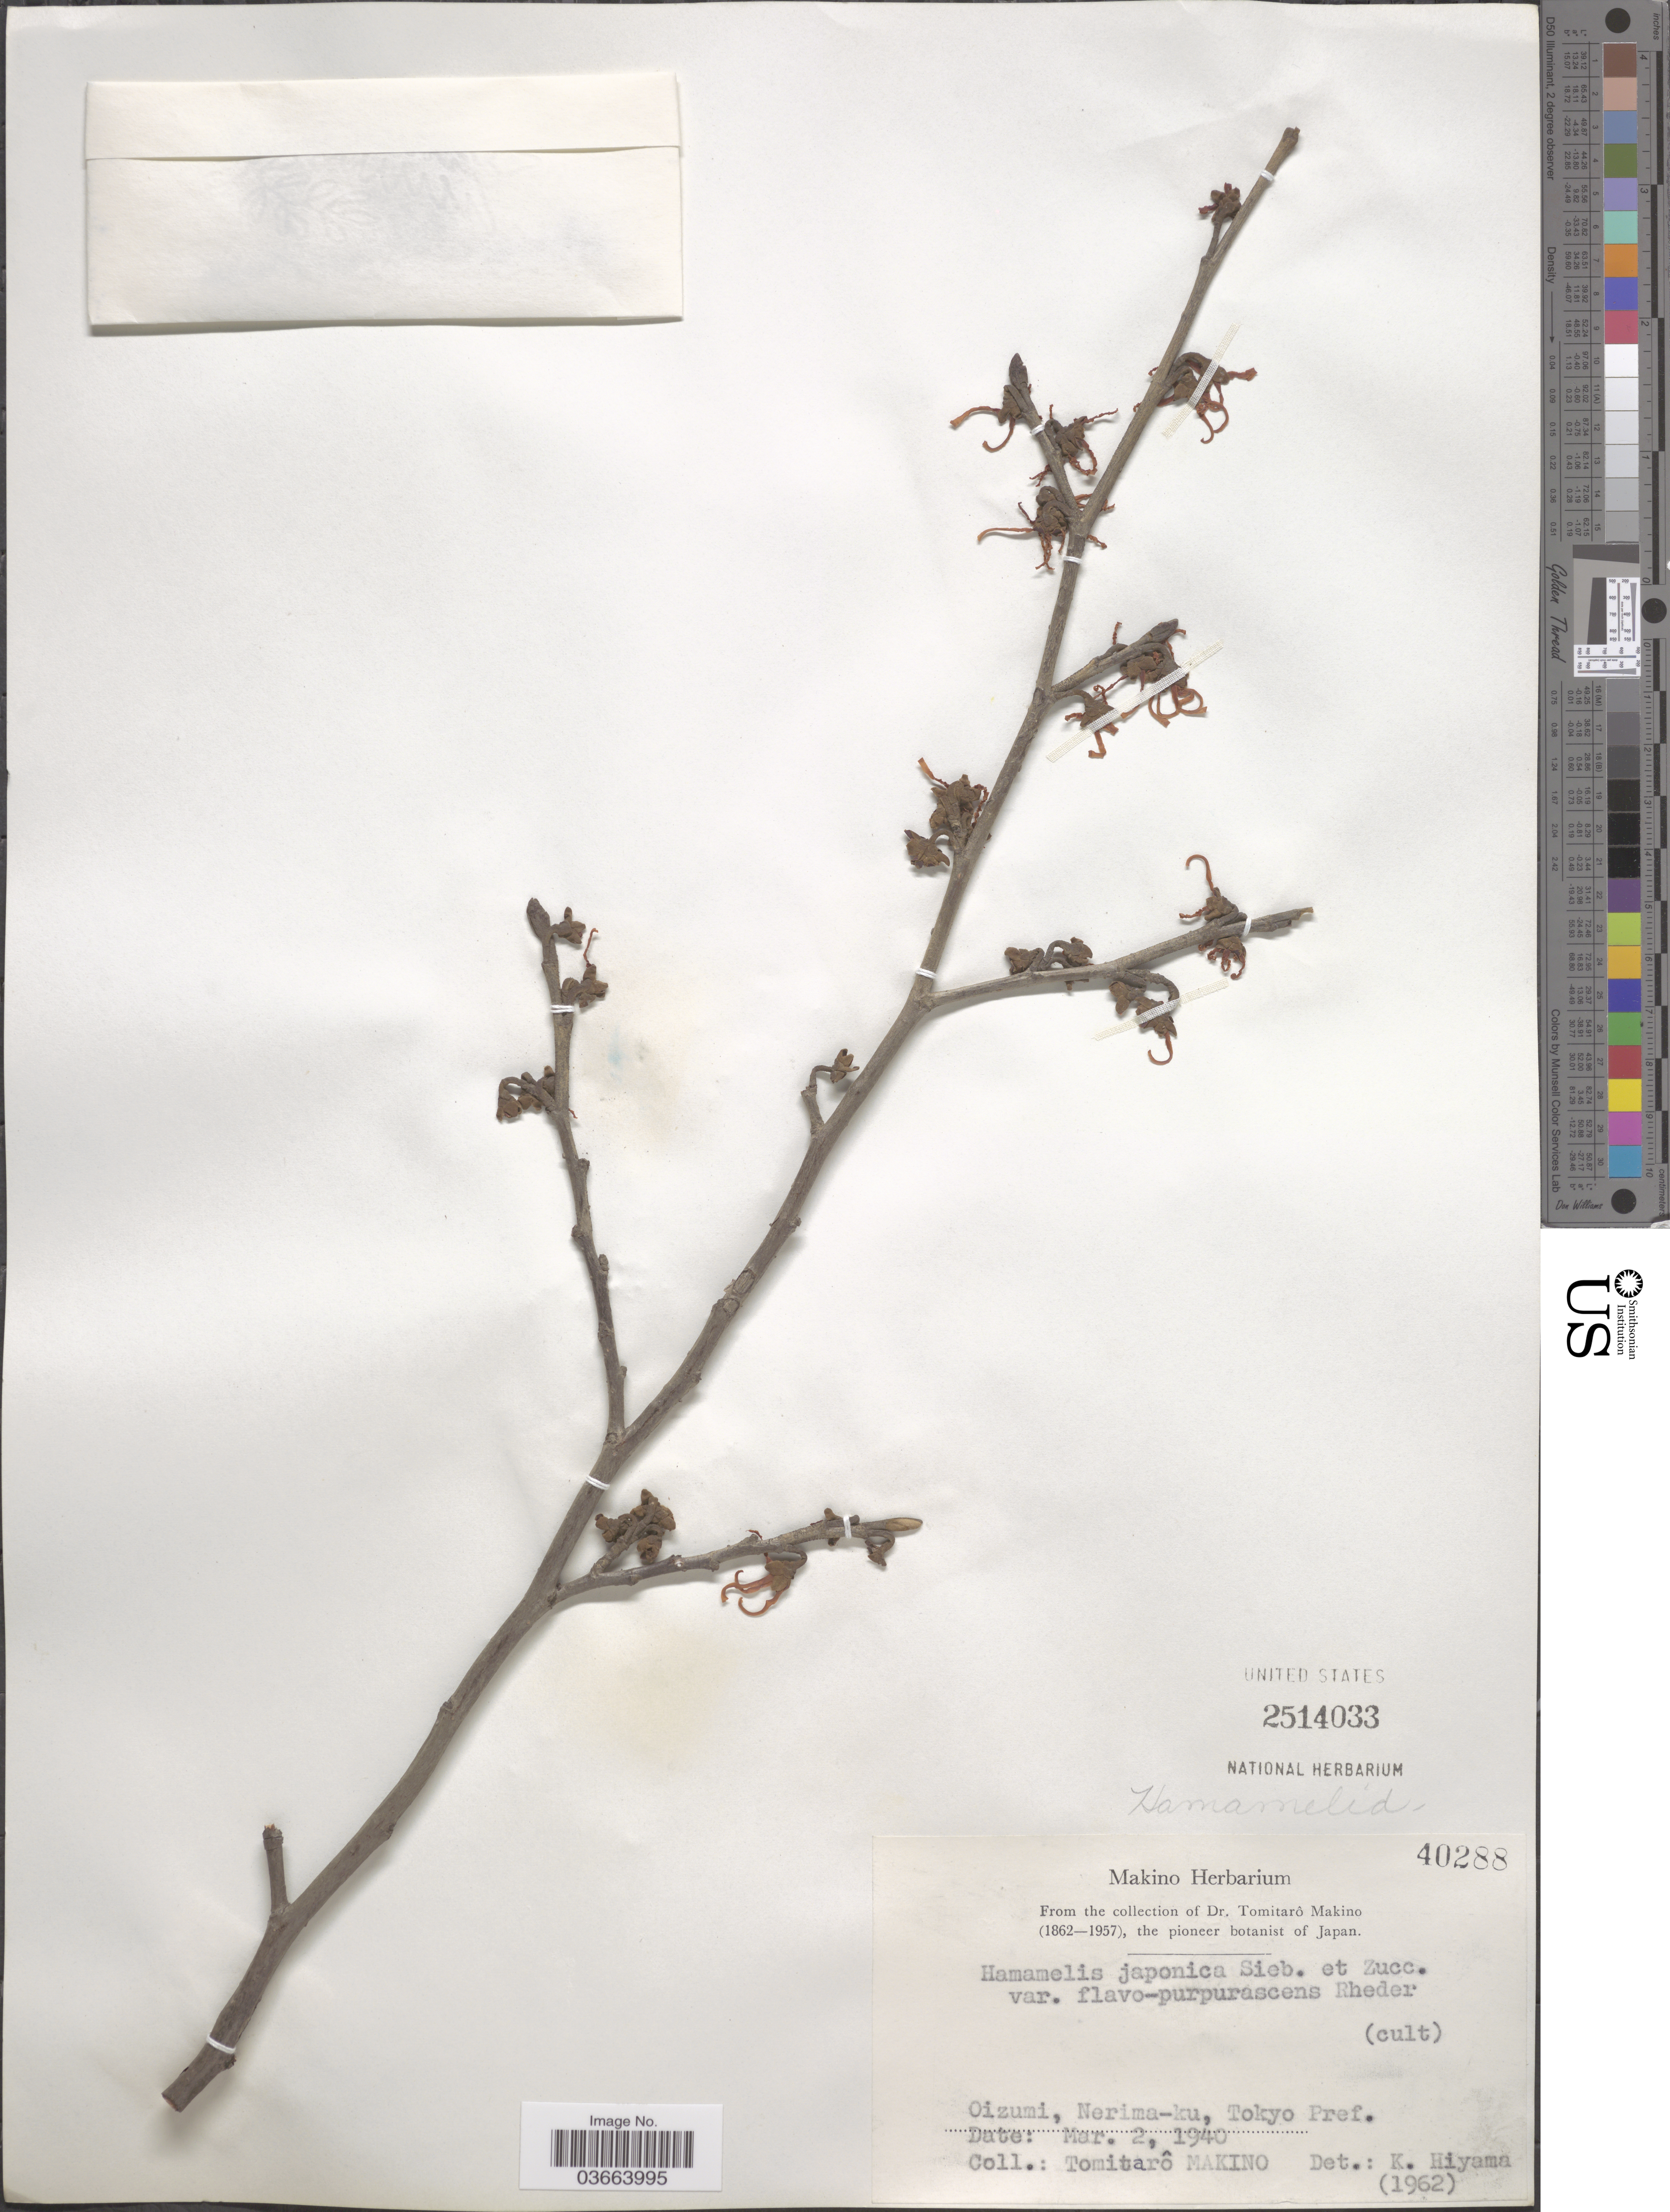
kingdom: Plantae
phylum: Tracheophyta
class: Magnoliopsida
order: Saxifragales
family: Hamamelidaceae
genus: Hamamelis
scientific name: Hamamelis japonica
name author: Siebold & Zucc.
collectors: T. Makino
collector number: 40288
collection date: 1940-03-02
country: Japan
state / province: Tokyo, Federal City of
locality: Oizumi, Nerima-ku, Tokyo Pref.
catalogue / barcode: US 2514033